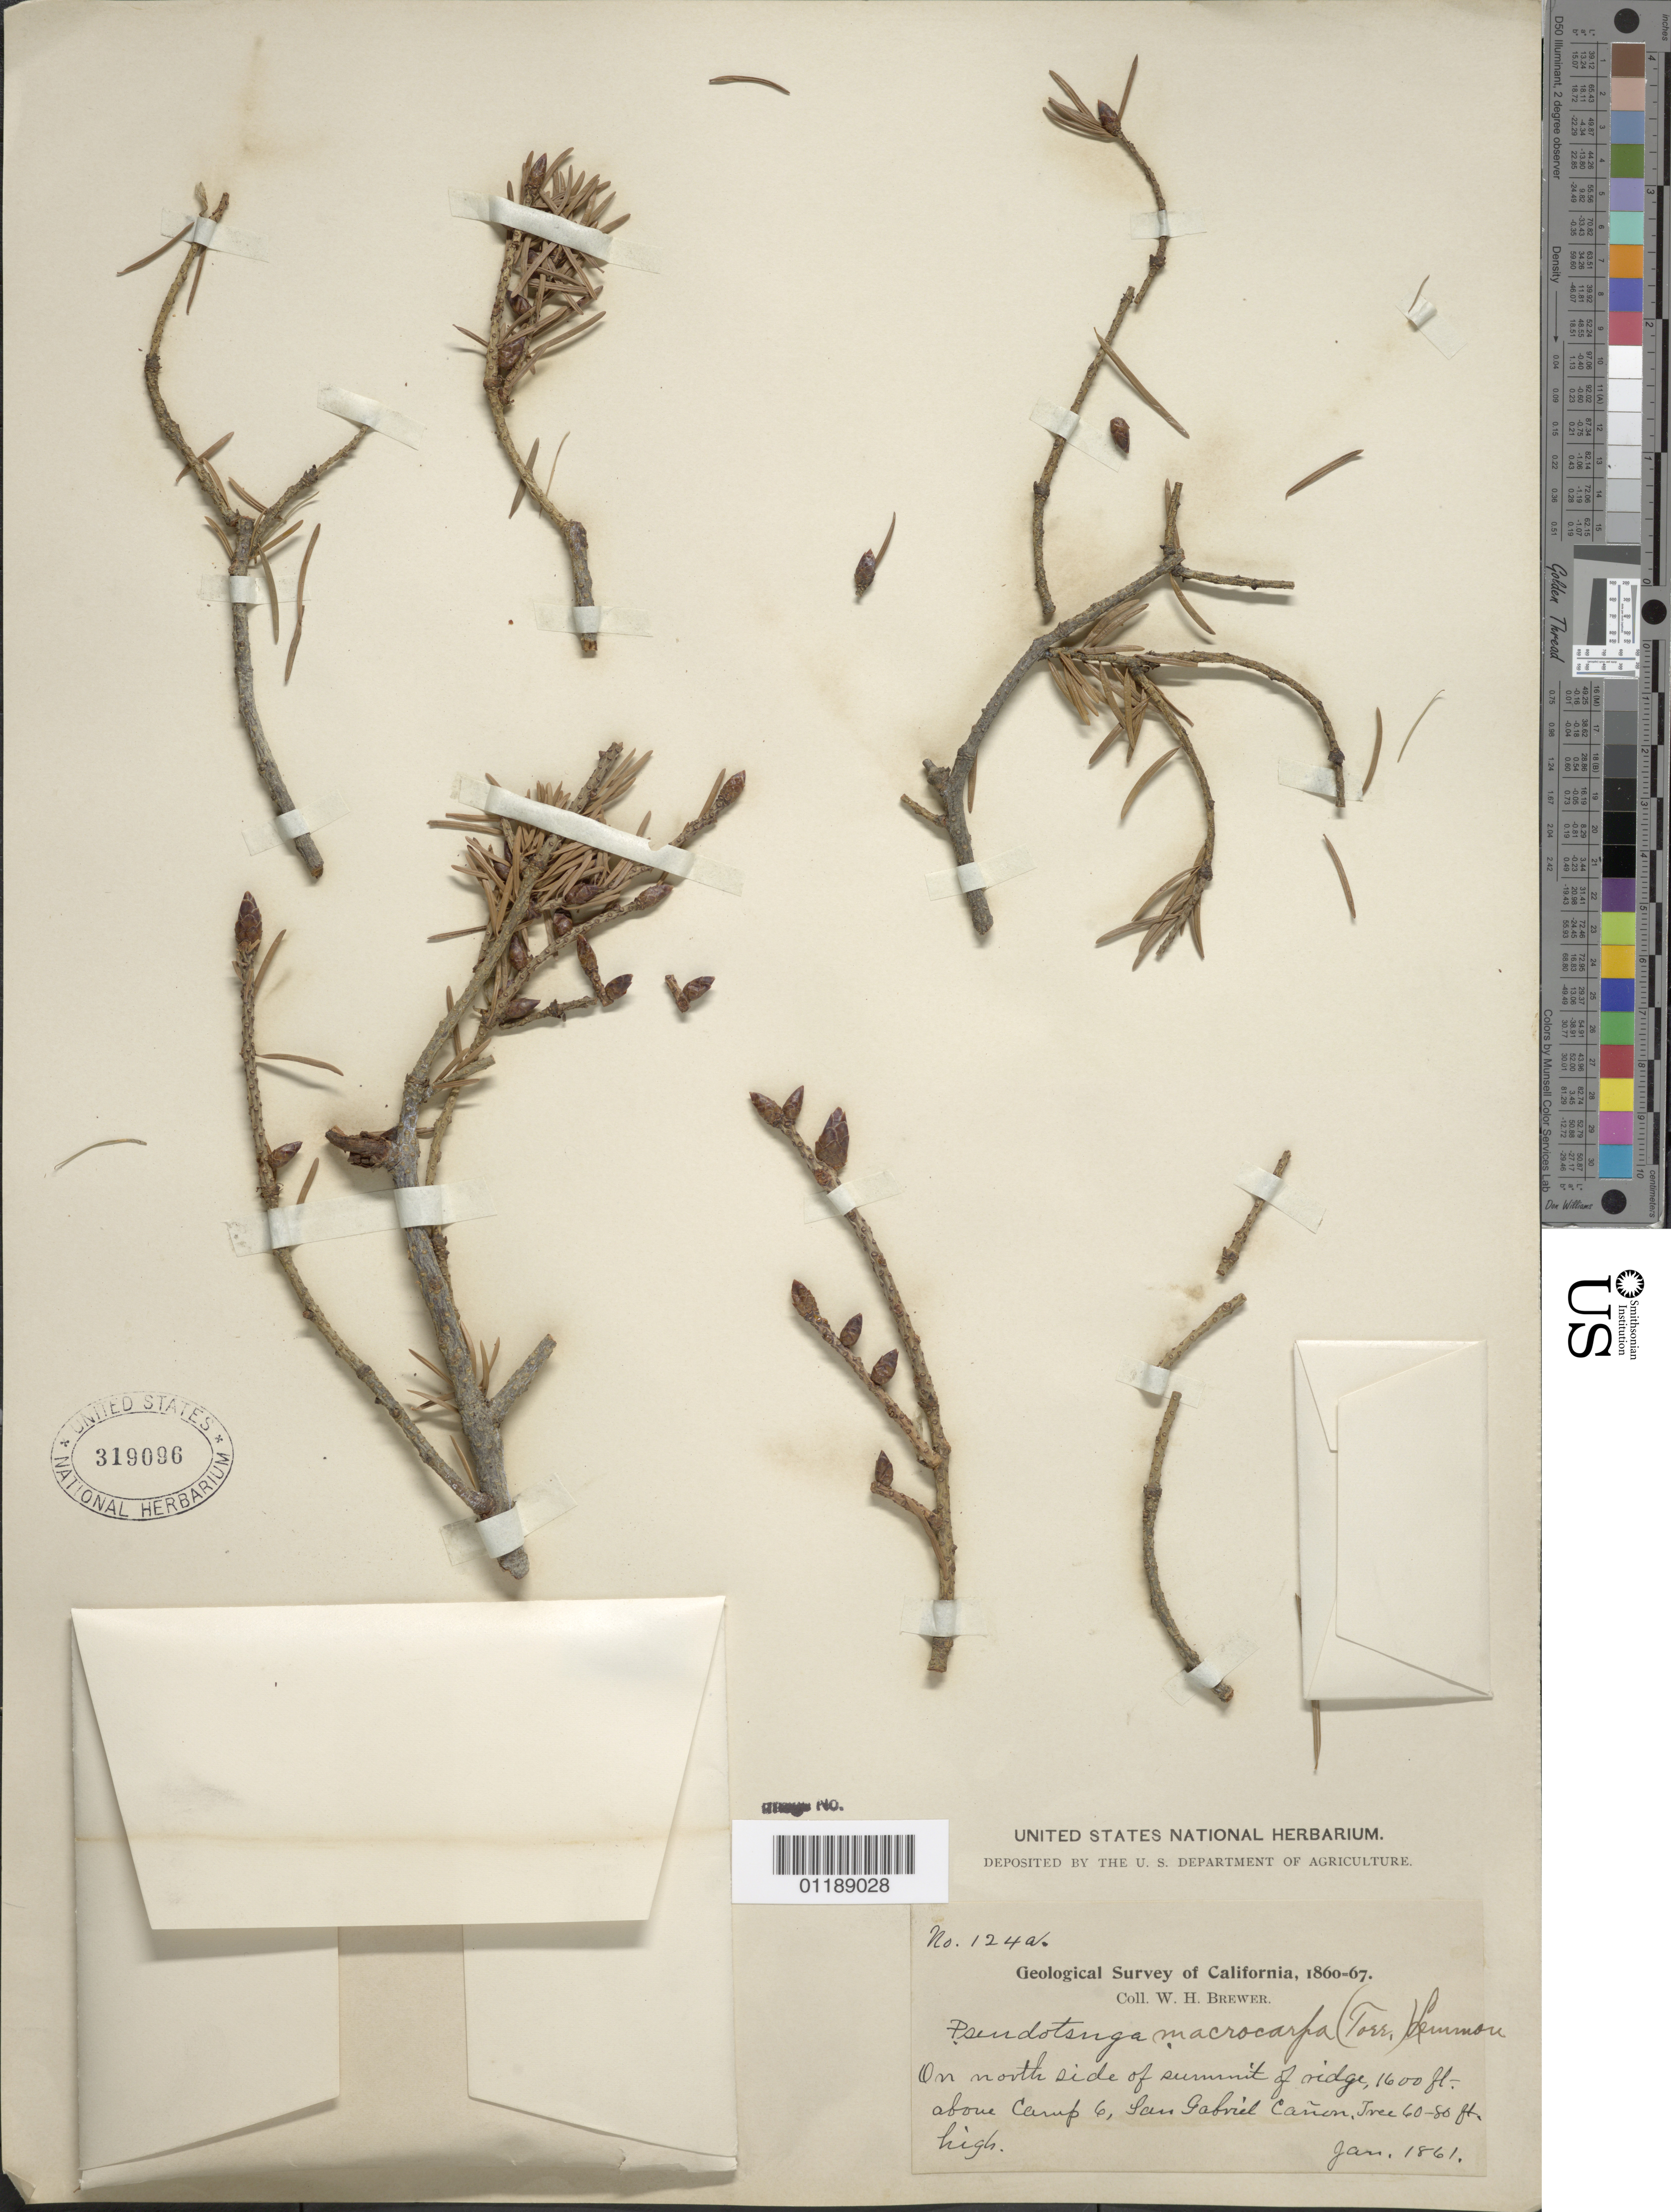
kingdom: Plantae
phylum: Tracheophyta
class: Pinopsida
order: Pinales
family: Pinaceae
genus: Pseudotsuga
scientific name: Pseudotsuga macrocarpa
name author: (Vasey) Mayr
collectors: W. H. Brewer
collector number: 124a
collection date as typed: Jan 1861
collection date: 1861-01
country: United States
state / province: California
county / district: Los Angeles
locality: San Gabriel Canyon, on north side of summit of ridge, above camp 6.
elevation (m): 488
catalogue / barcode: US 319096